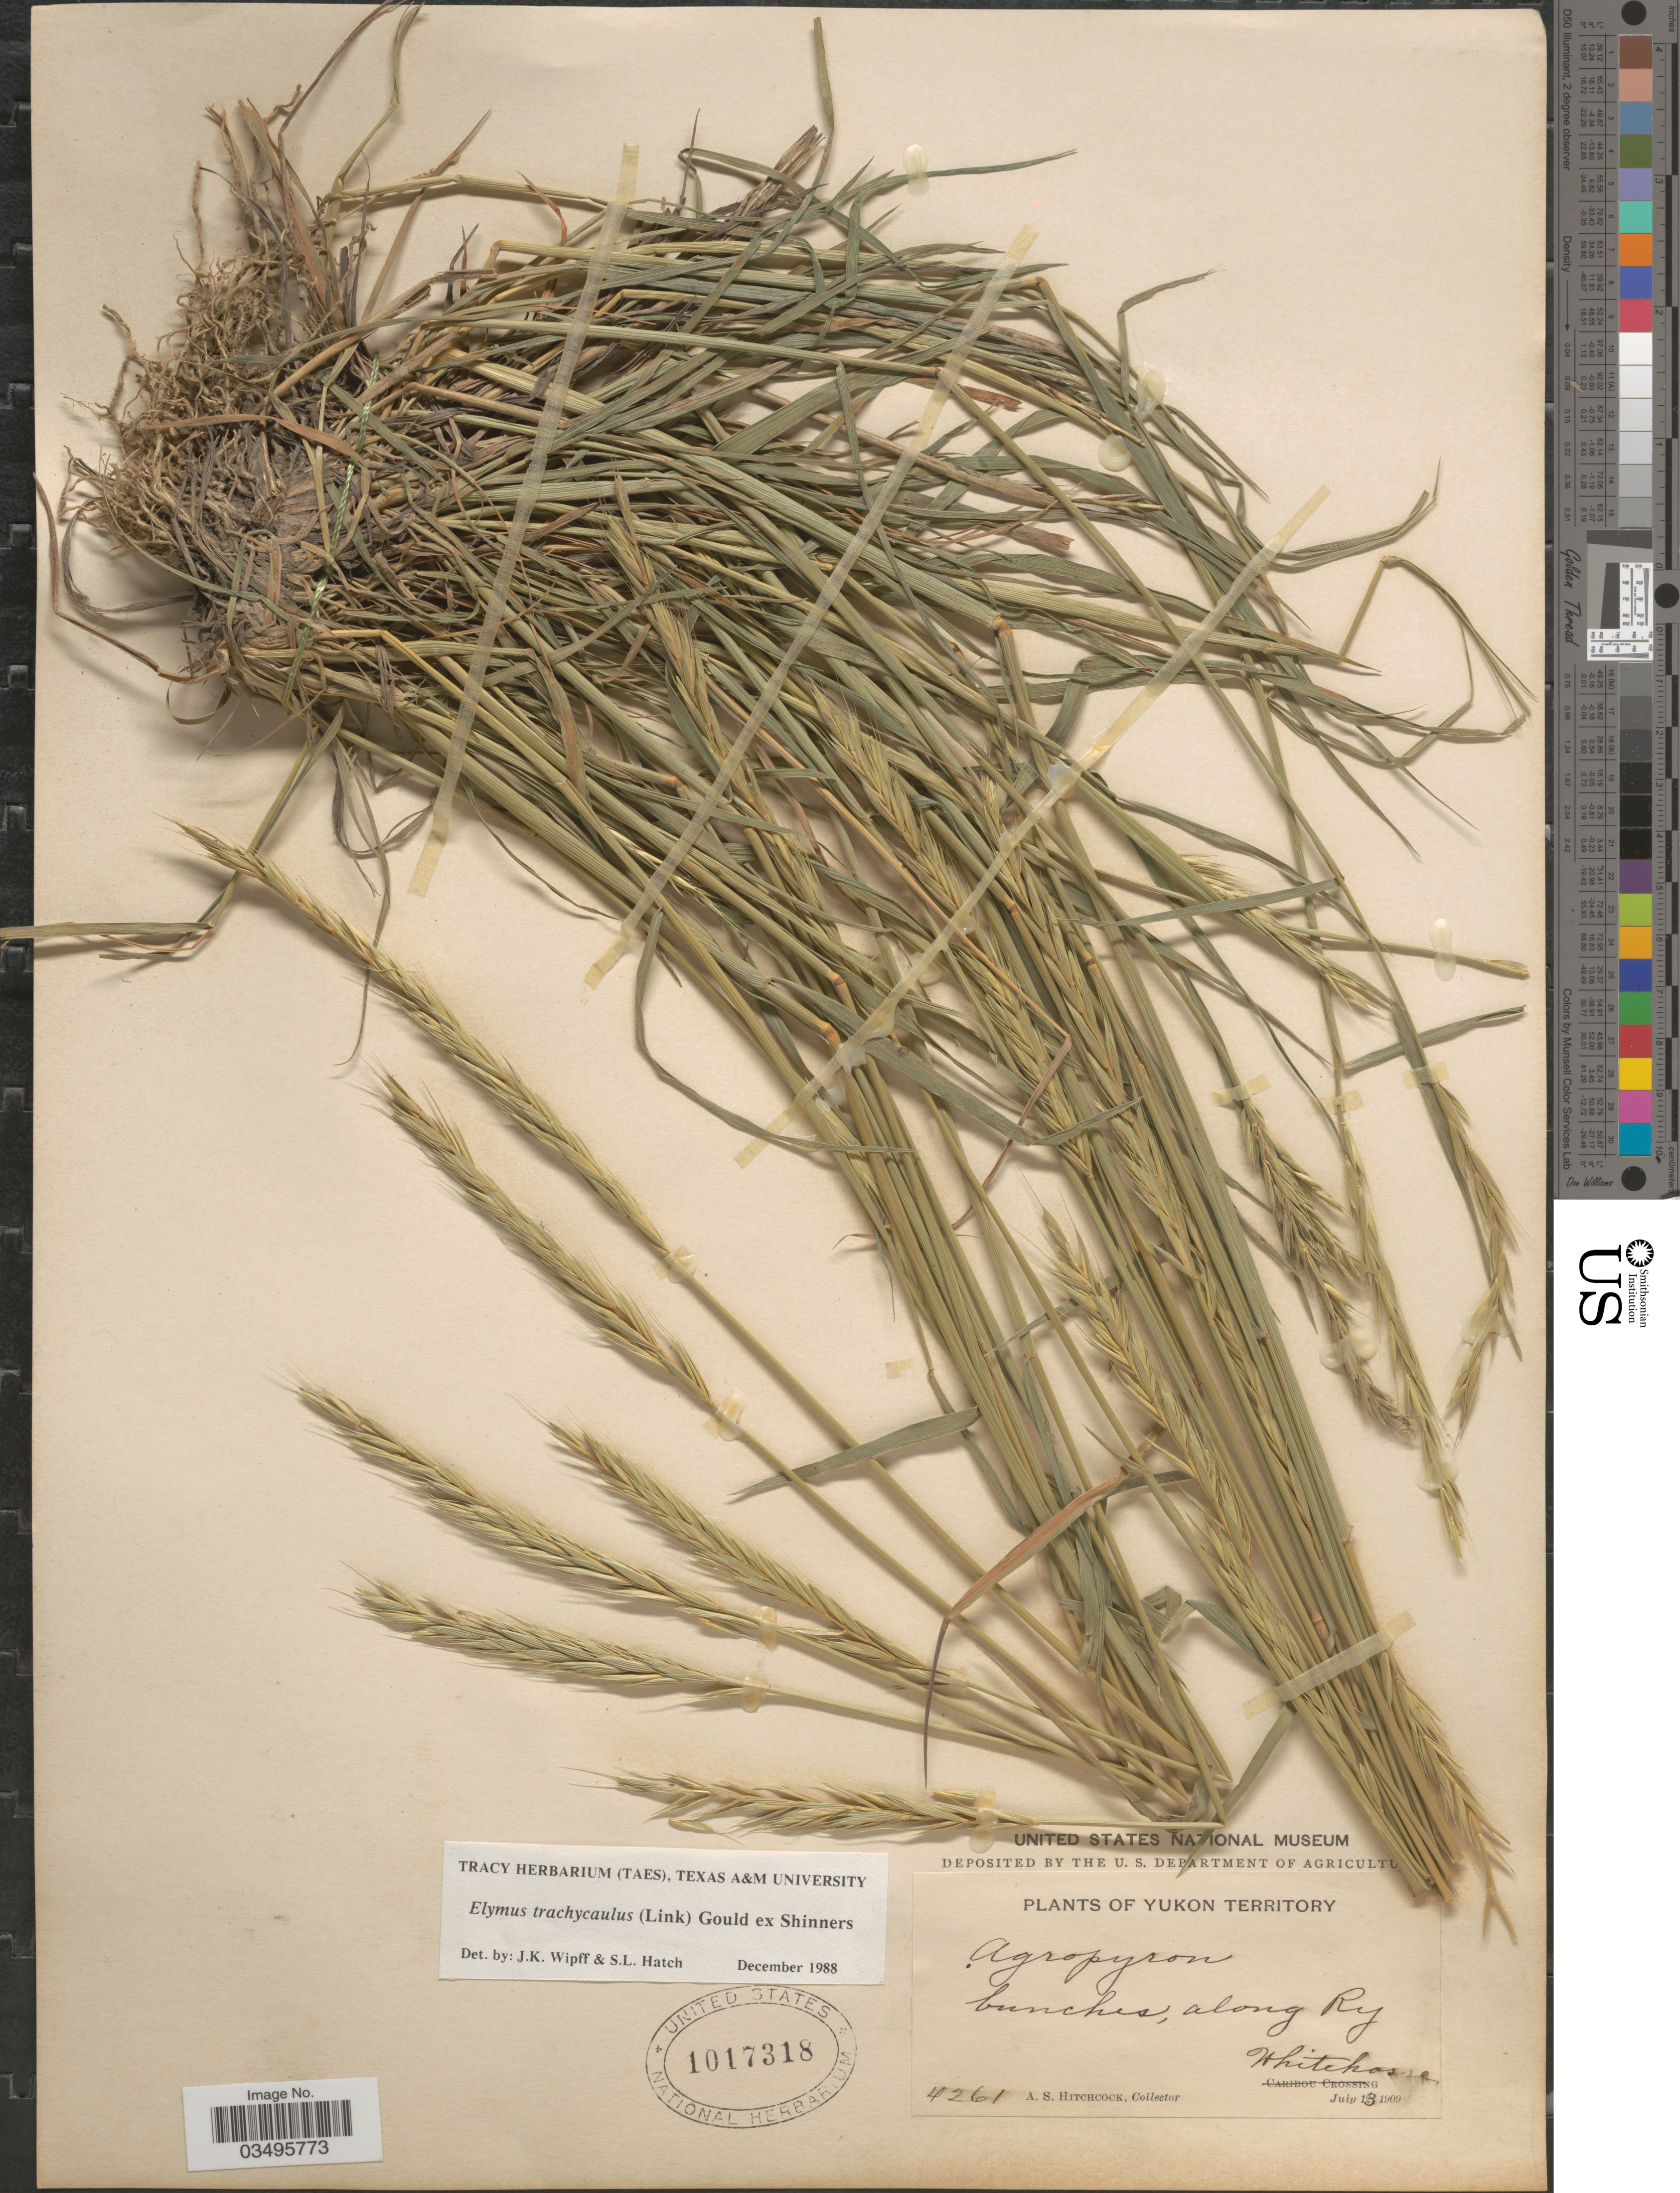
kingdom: Plantae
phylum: Tracheophyta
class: Liliopsida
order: Poales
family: Poaceae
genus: Elymus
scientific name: Elymus trachycaulus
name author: (Link) Gould ex Shinners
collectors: A. S. Hitchcock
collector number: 4261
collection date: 1909-07-13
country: Canada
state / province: Yukon Territory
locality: Bunches, along Ry. Whitehorse.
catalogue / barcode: US 1017318